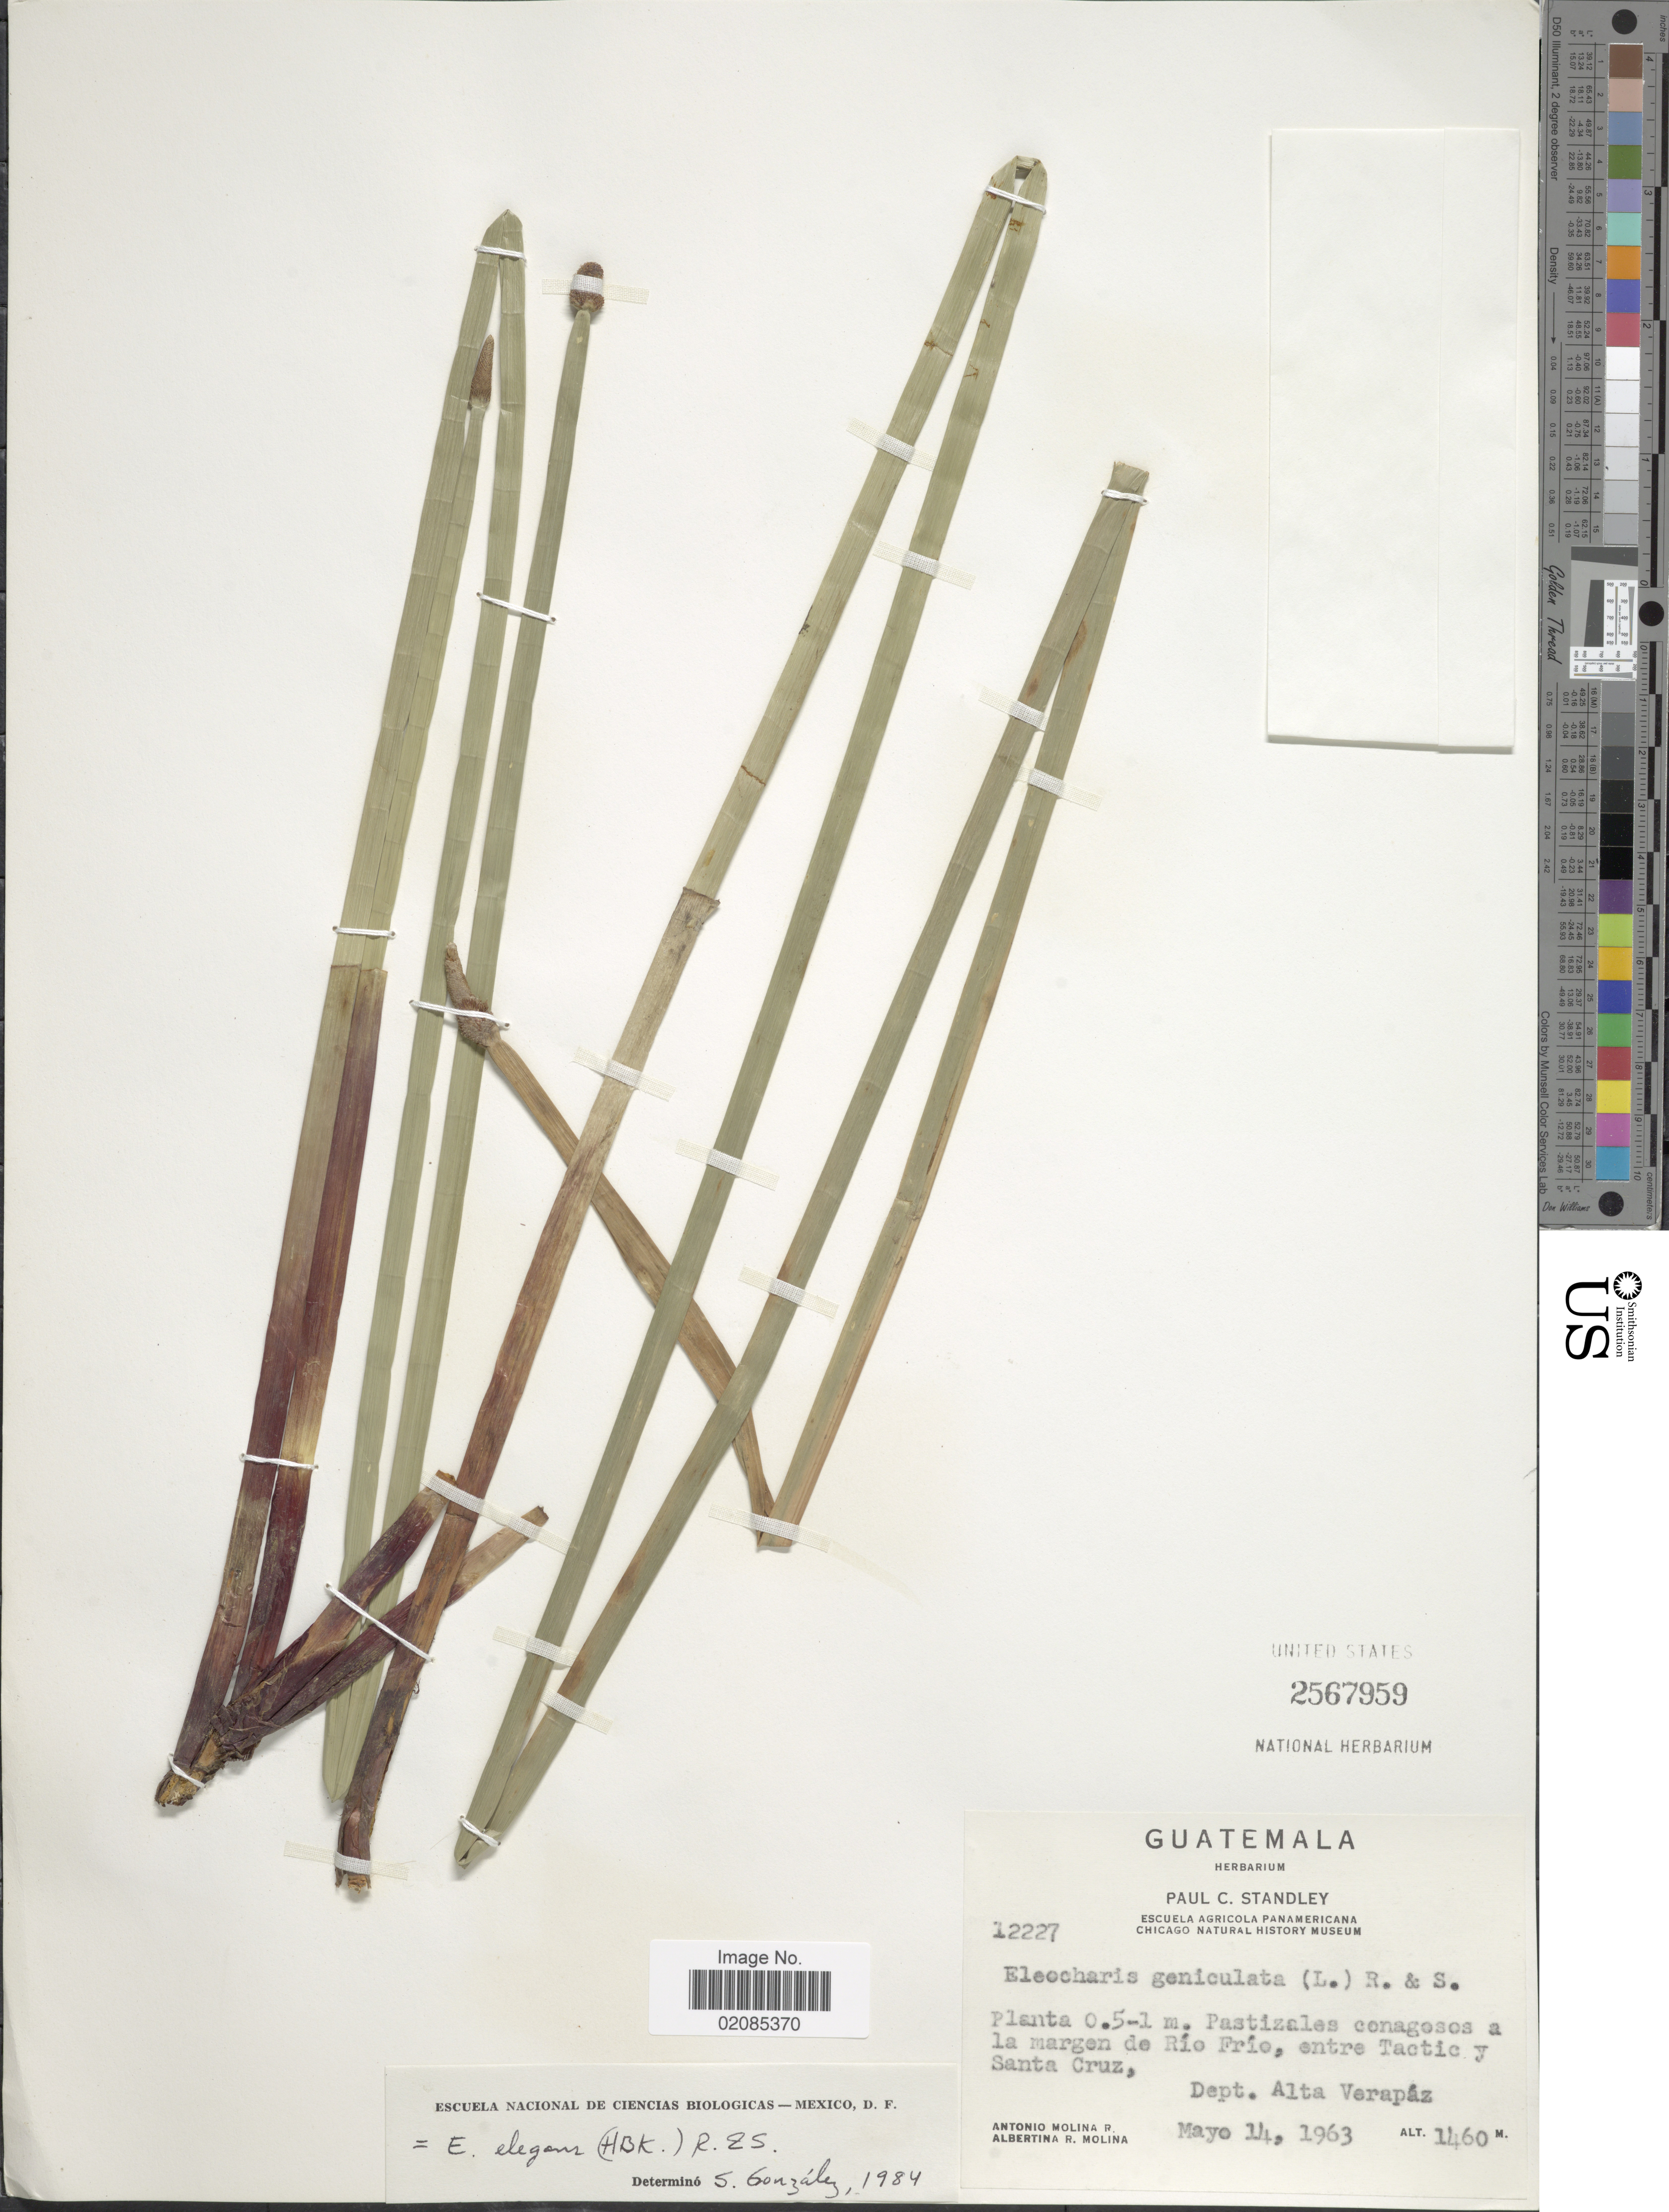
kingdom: Plantae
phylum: Tracheophyta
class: Liliopsida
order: Poales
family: Cyperaceae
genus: Eleocharis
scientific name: Eleocharis elegans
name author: (Kunth) Roem. & Schult.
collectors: A. Molina R. & A. R. Molina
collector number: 12227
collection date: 1963-03-14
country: Guatemala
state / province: Alta Verapaz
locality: La margen de Rio Frio, entre Tactic y Santa Cruz, Dept. Alta Verapaz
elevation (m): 1460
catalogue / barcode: US 2567959